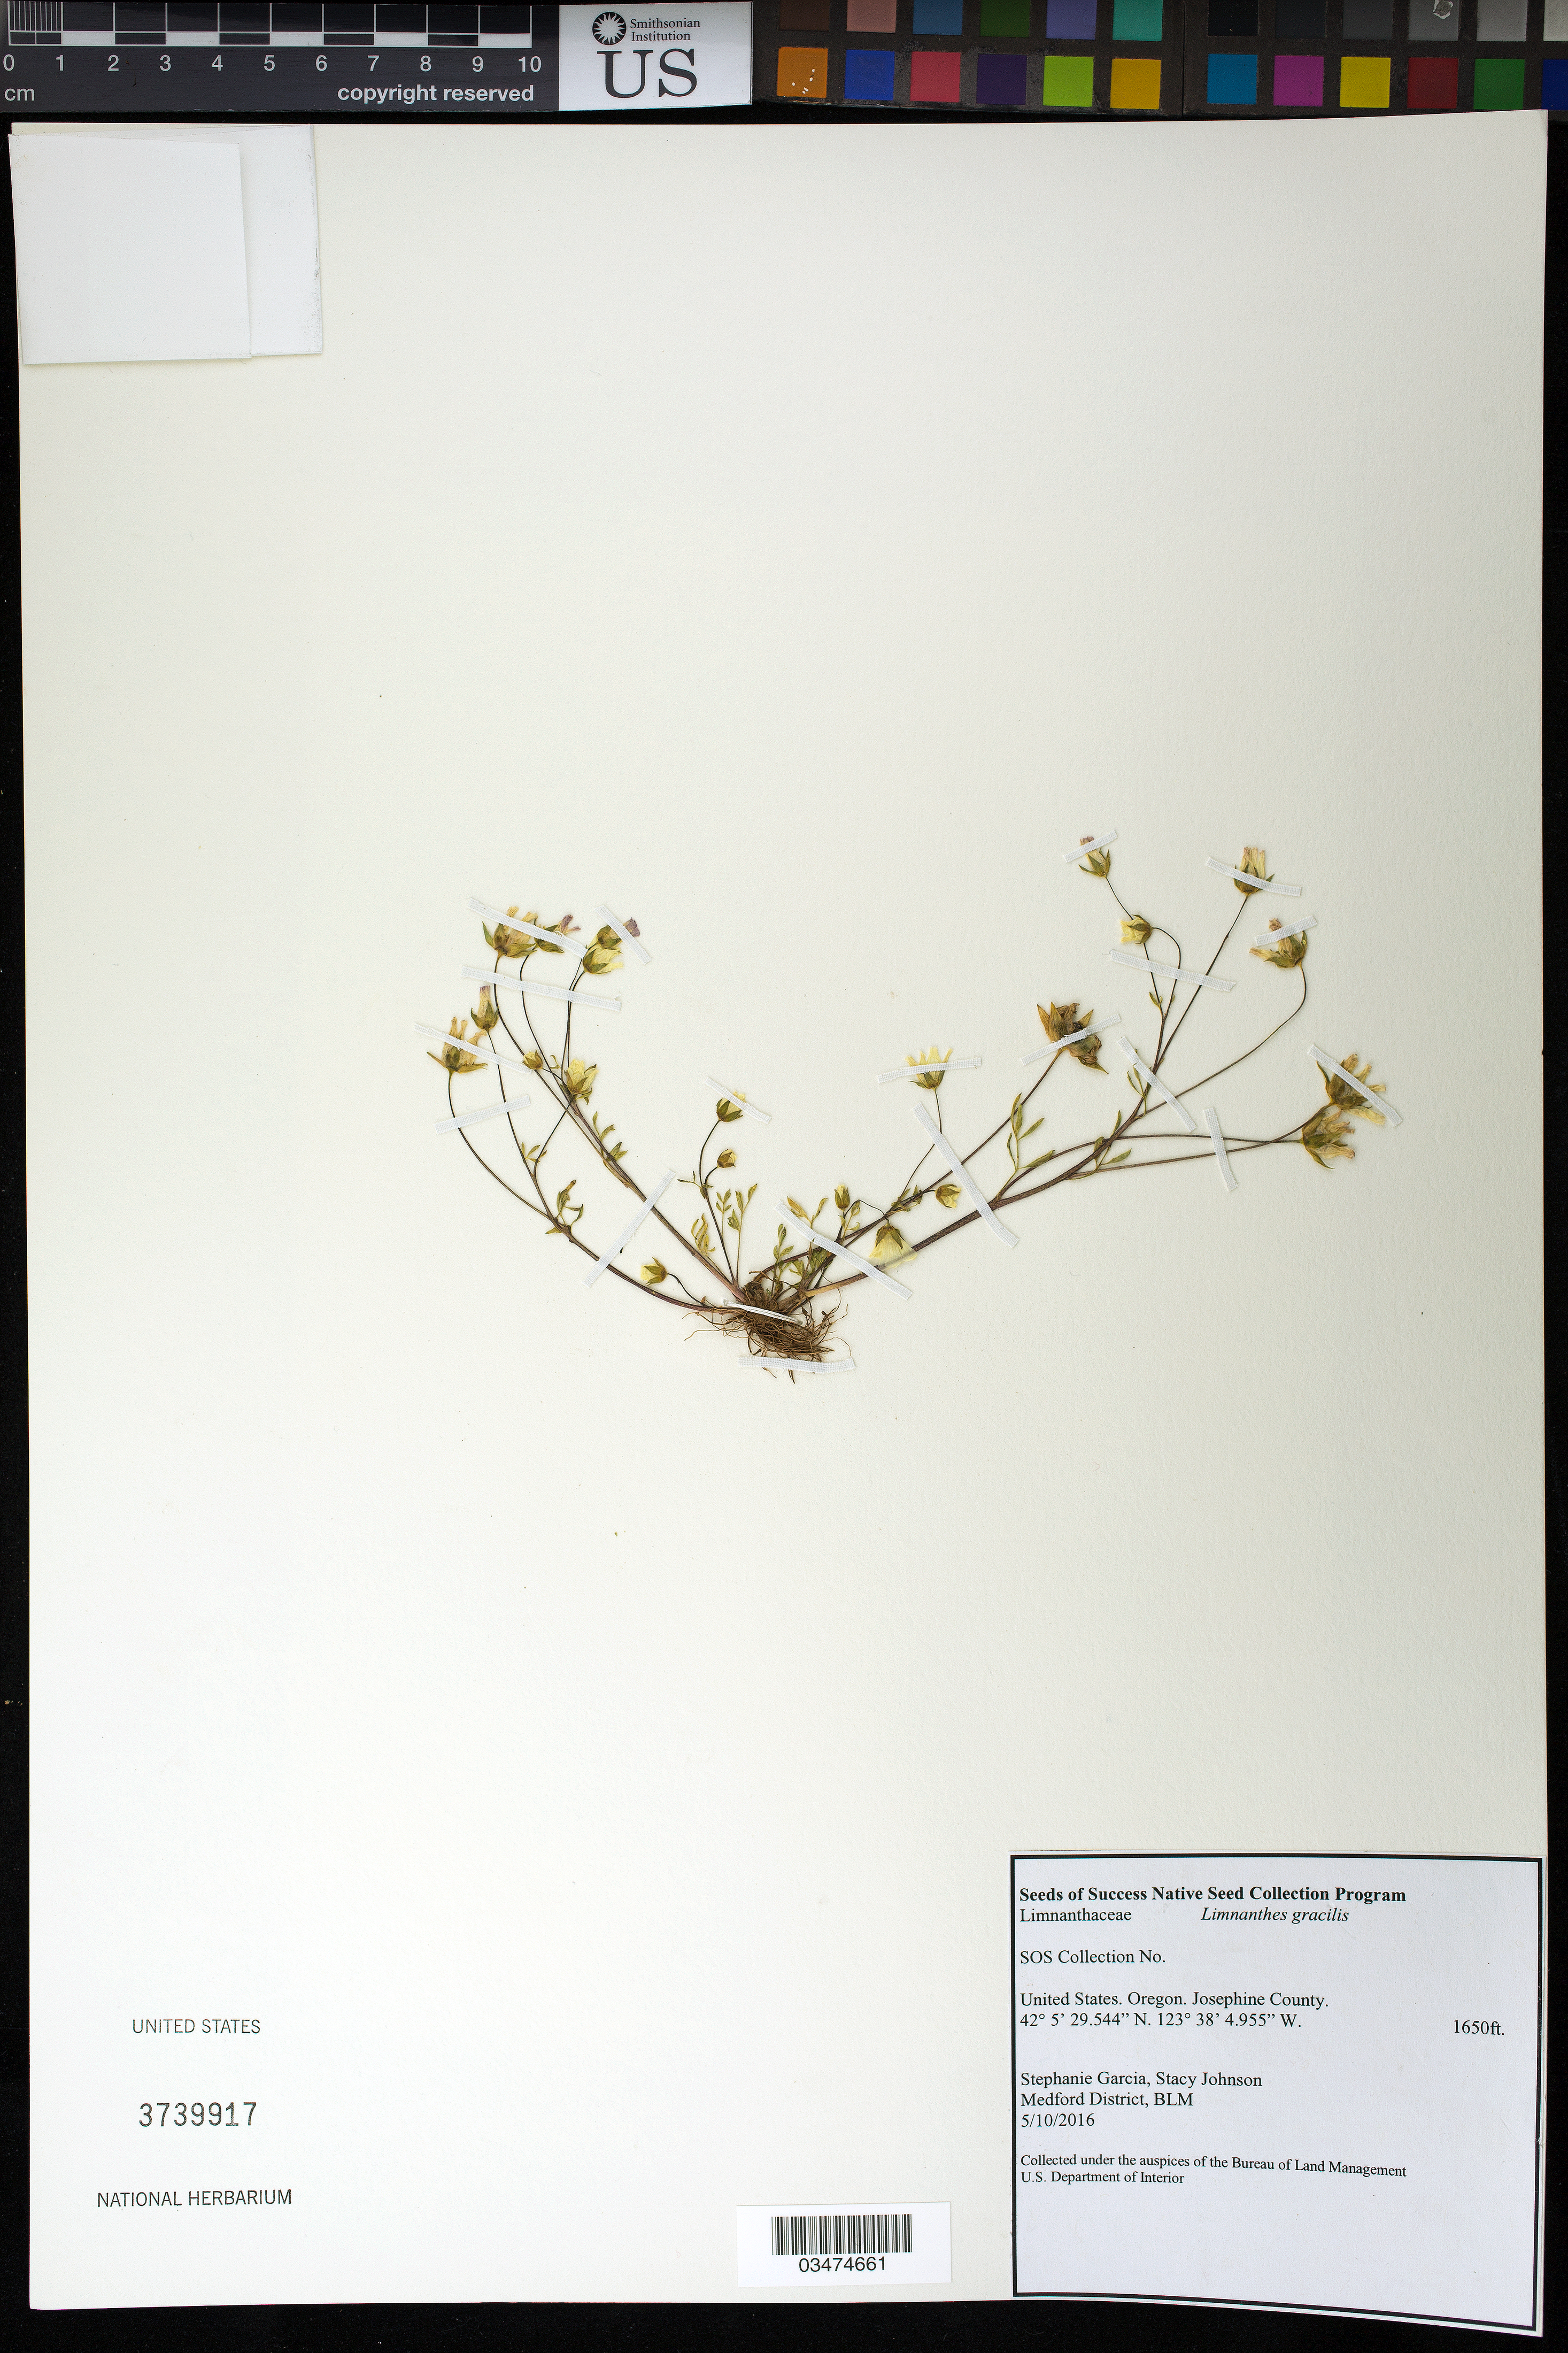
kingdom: Plantae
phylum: Tracheophyta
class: Magnoliopsida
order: Brassicales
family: Limnanthaceae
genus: Limnanthes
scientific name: Limnanthes gracilis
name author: Howell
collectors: S. Garcia & S. Johnson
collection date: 2016-05-10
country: United States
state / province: Oregon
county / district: Josephine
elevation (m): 503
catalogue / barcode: US 3739917